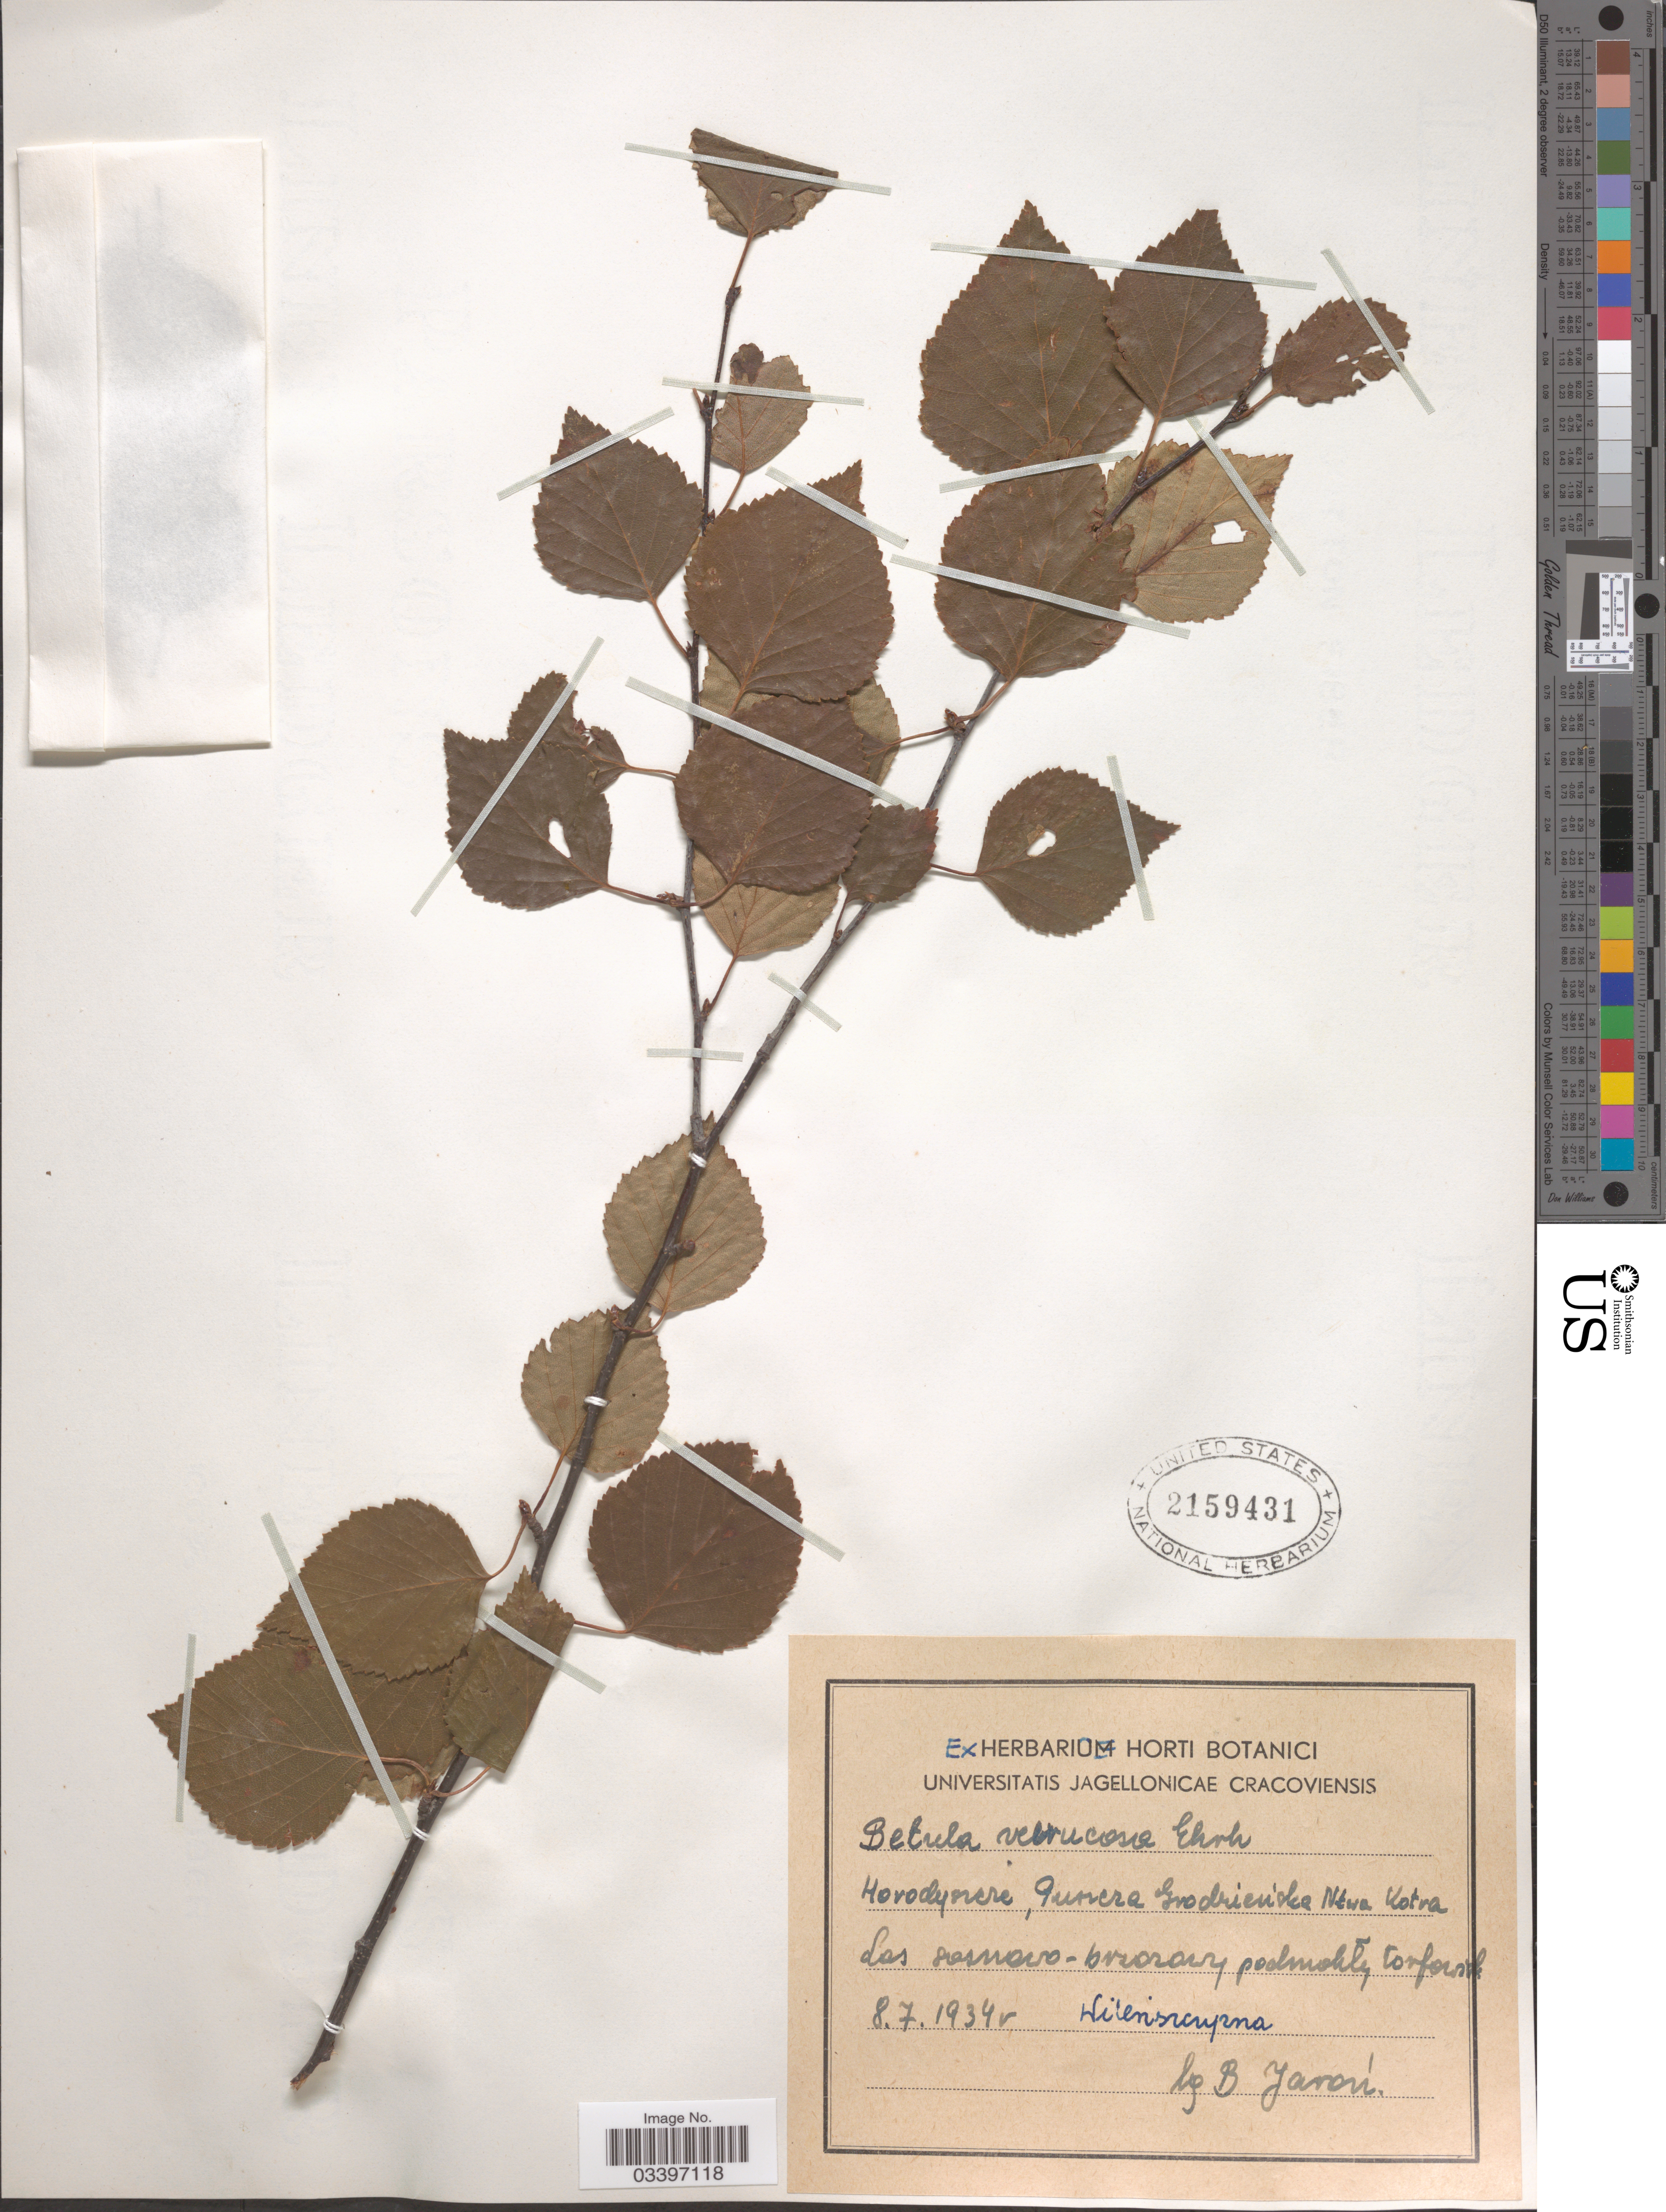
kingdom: Plantae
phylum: Tracheophyta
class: Magnoliopsida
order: Fagales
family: Betulaceae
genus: Betula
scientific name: Betula verrucosa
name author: Ehrh.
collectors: B. Jaron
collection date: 1934-07-08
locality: Las grasnovo-braorary poolokley torforsik. [interpreted]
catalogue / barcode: US 2159431